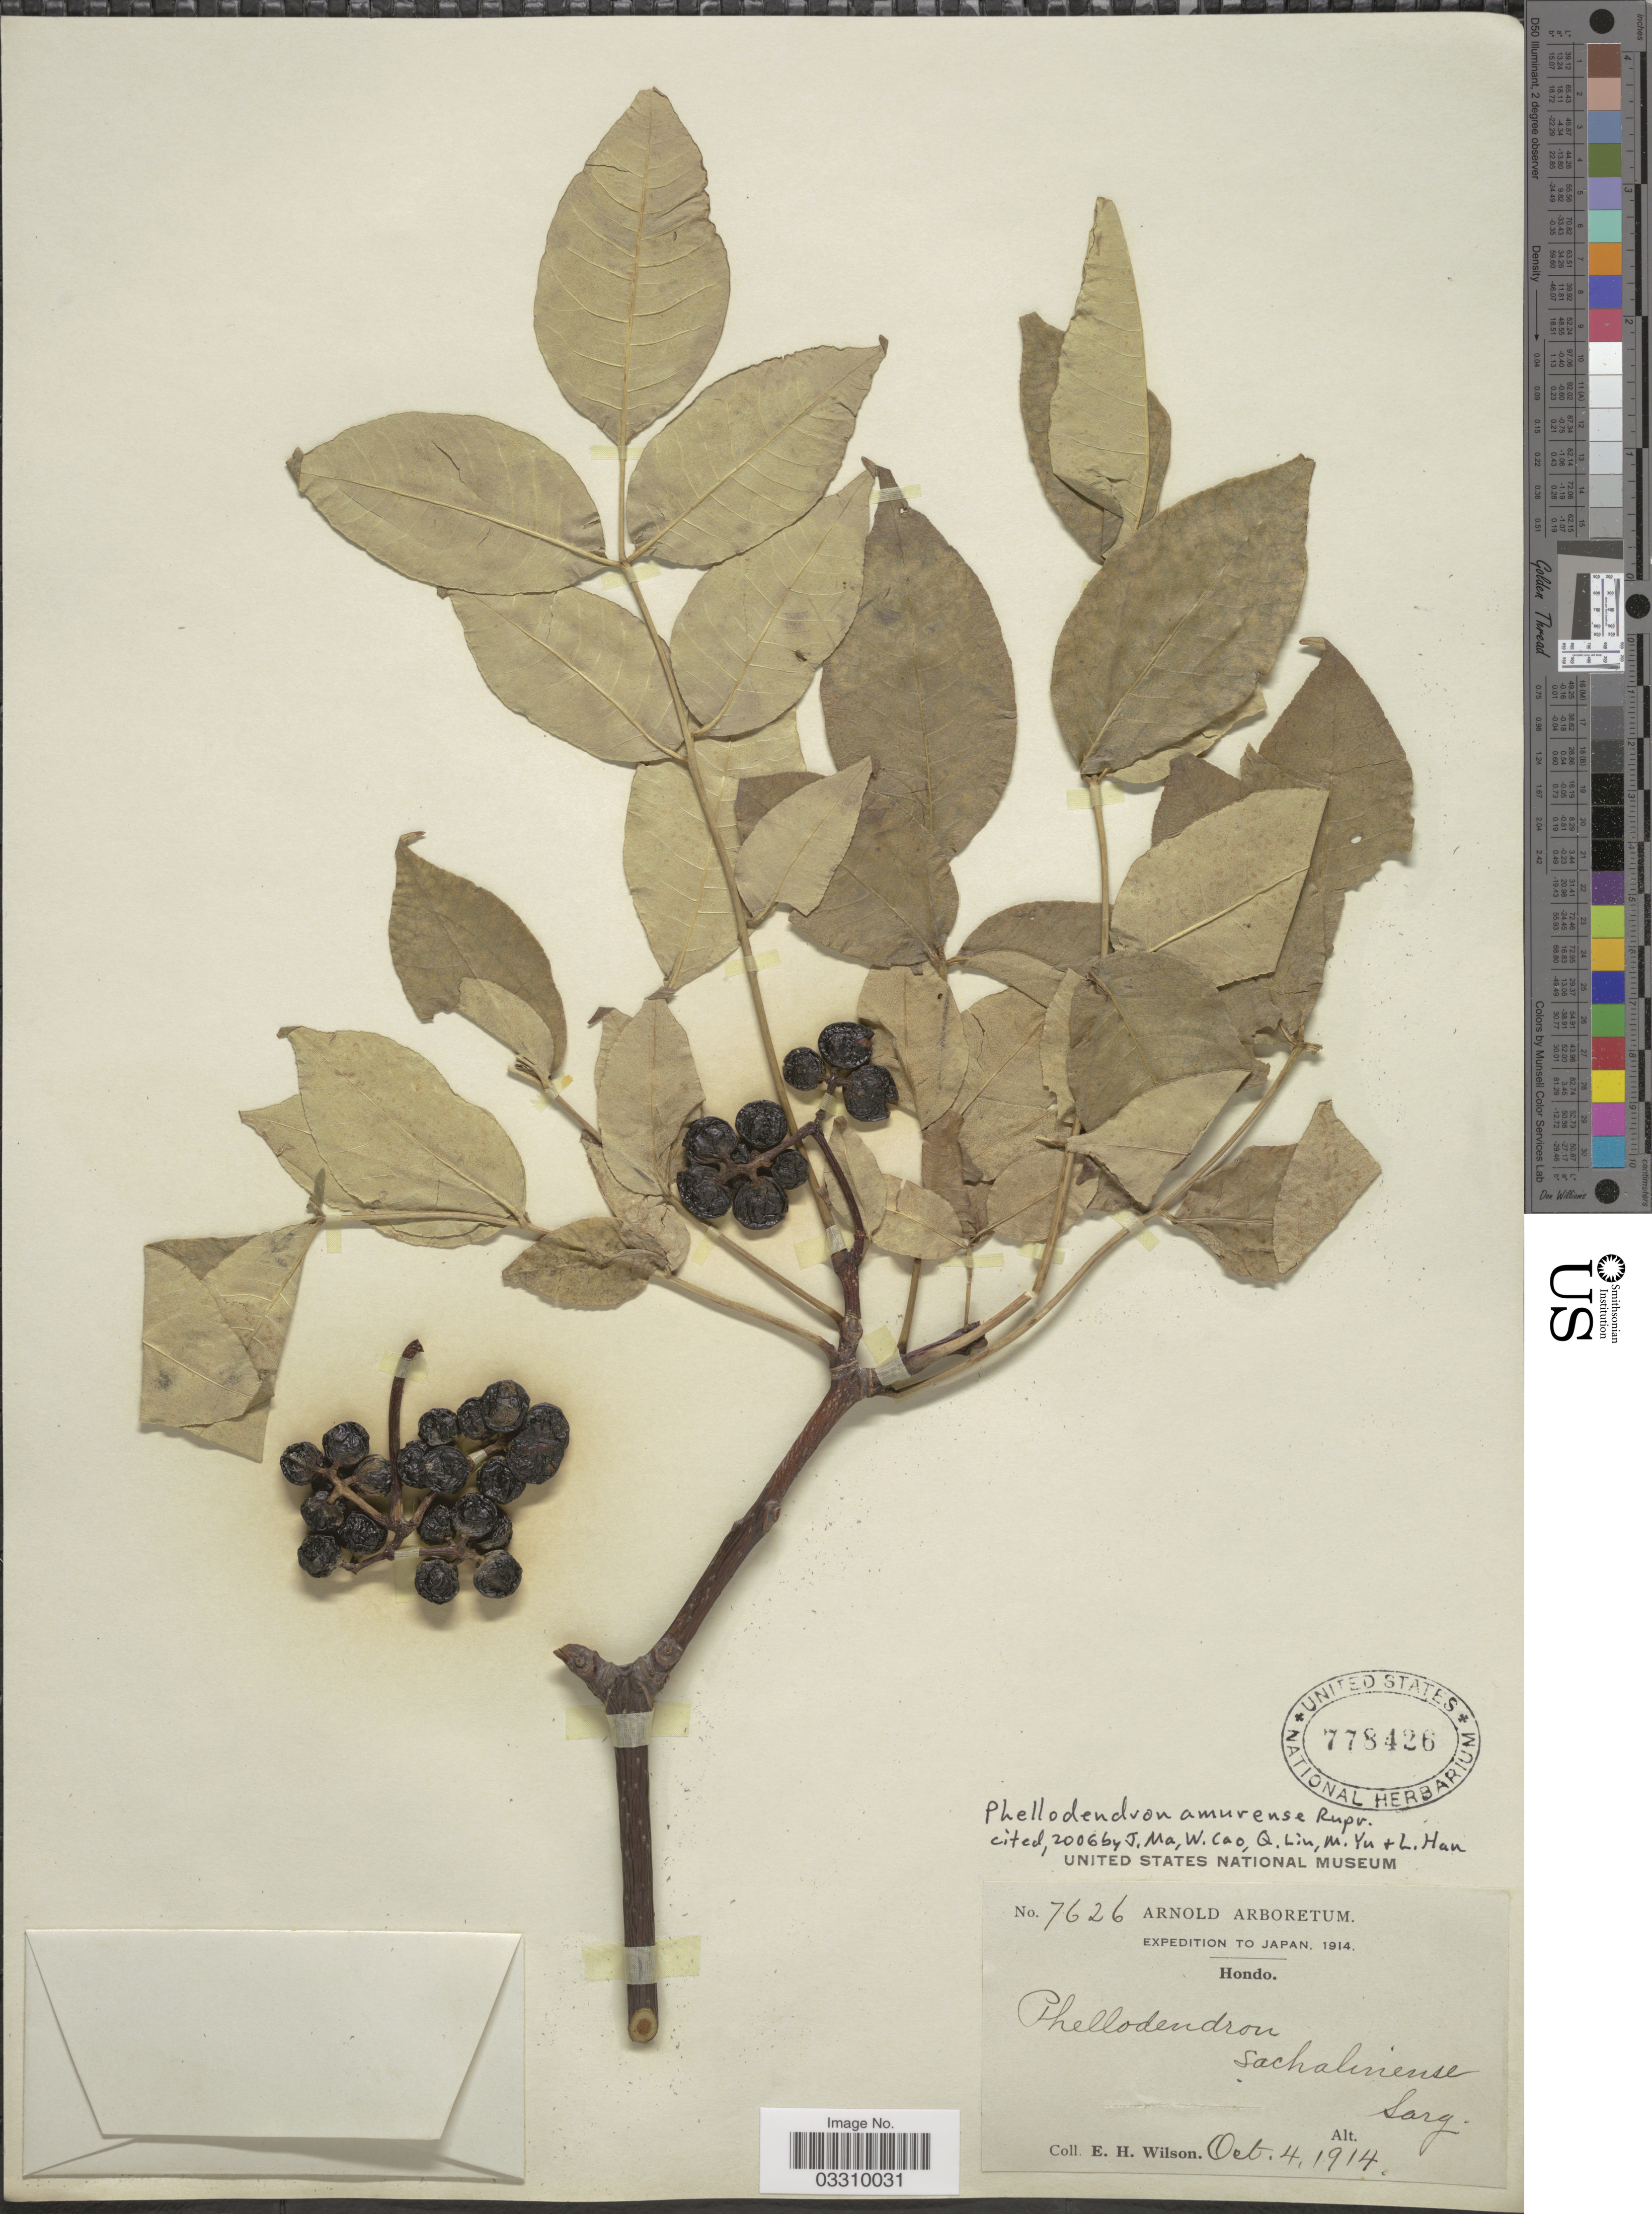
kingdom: Plantae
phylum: Tracheophyta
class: Magnoliopsida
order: Sapindales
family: Rutaceae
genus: Phellodendron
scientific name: Phellodendron amurense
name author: Rupr.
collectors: E. Wilson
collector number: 7626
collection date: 1914-10-04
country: Japan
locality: Hondo.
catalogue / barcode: US 778426